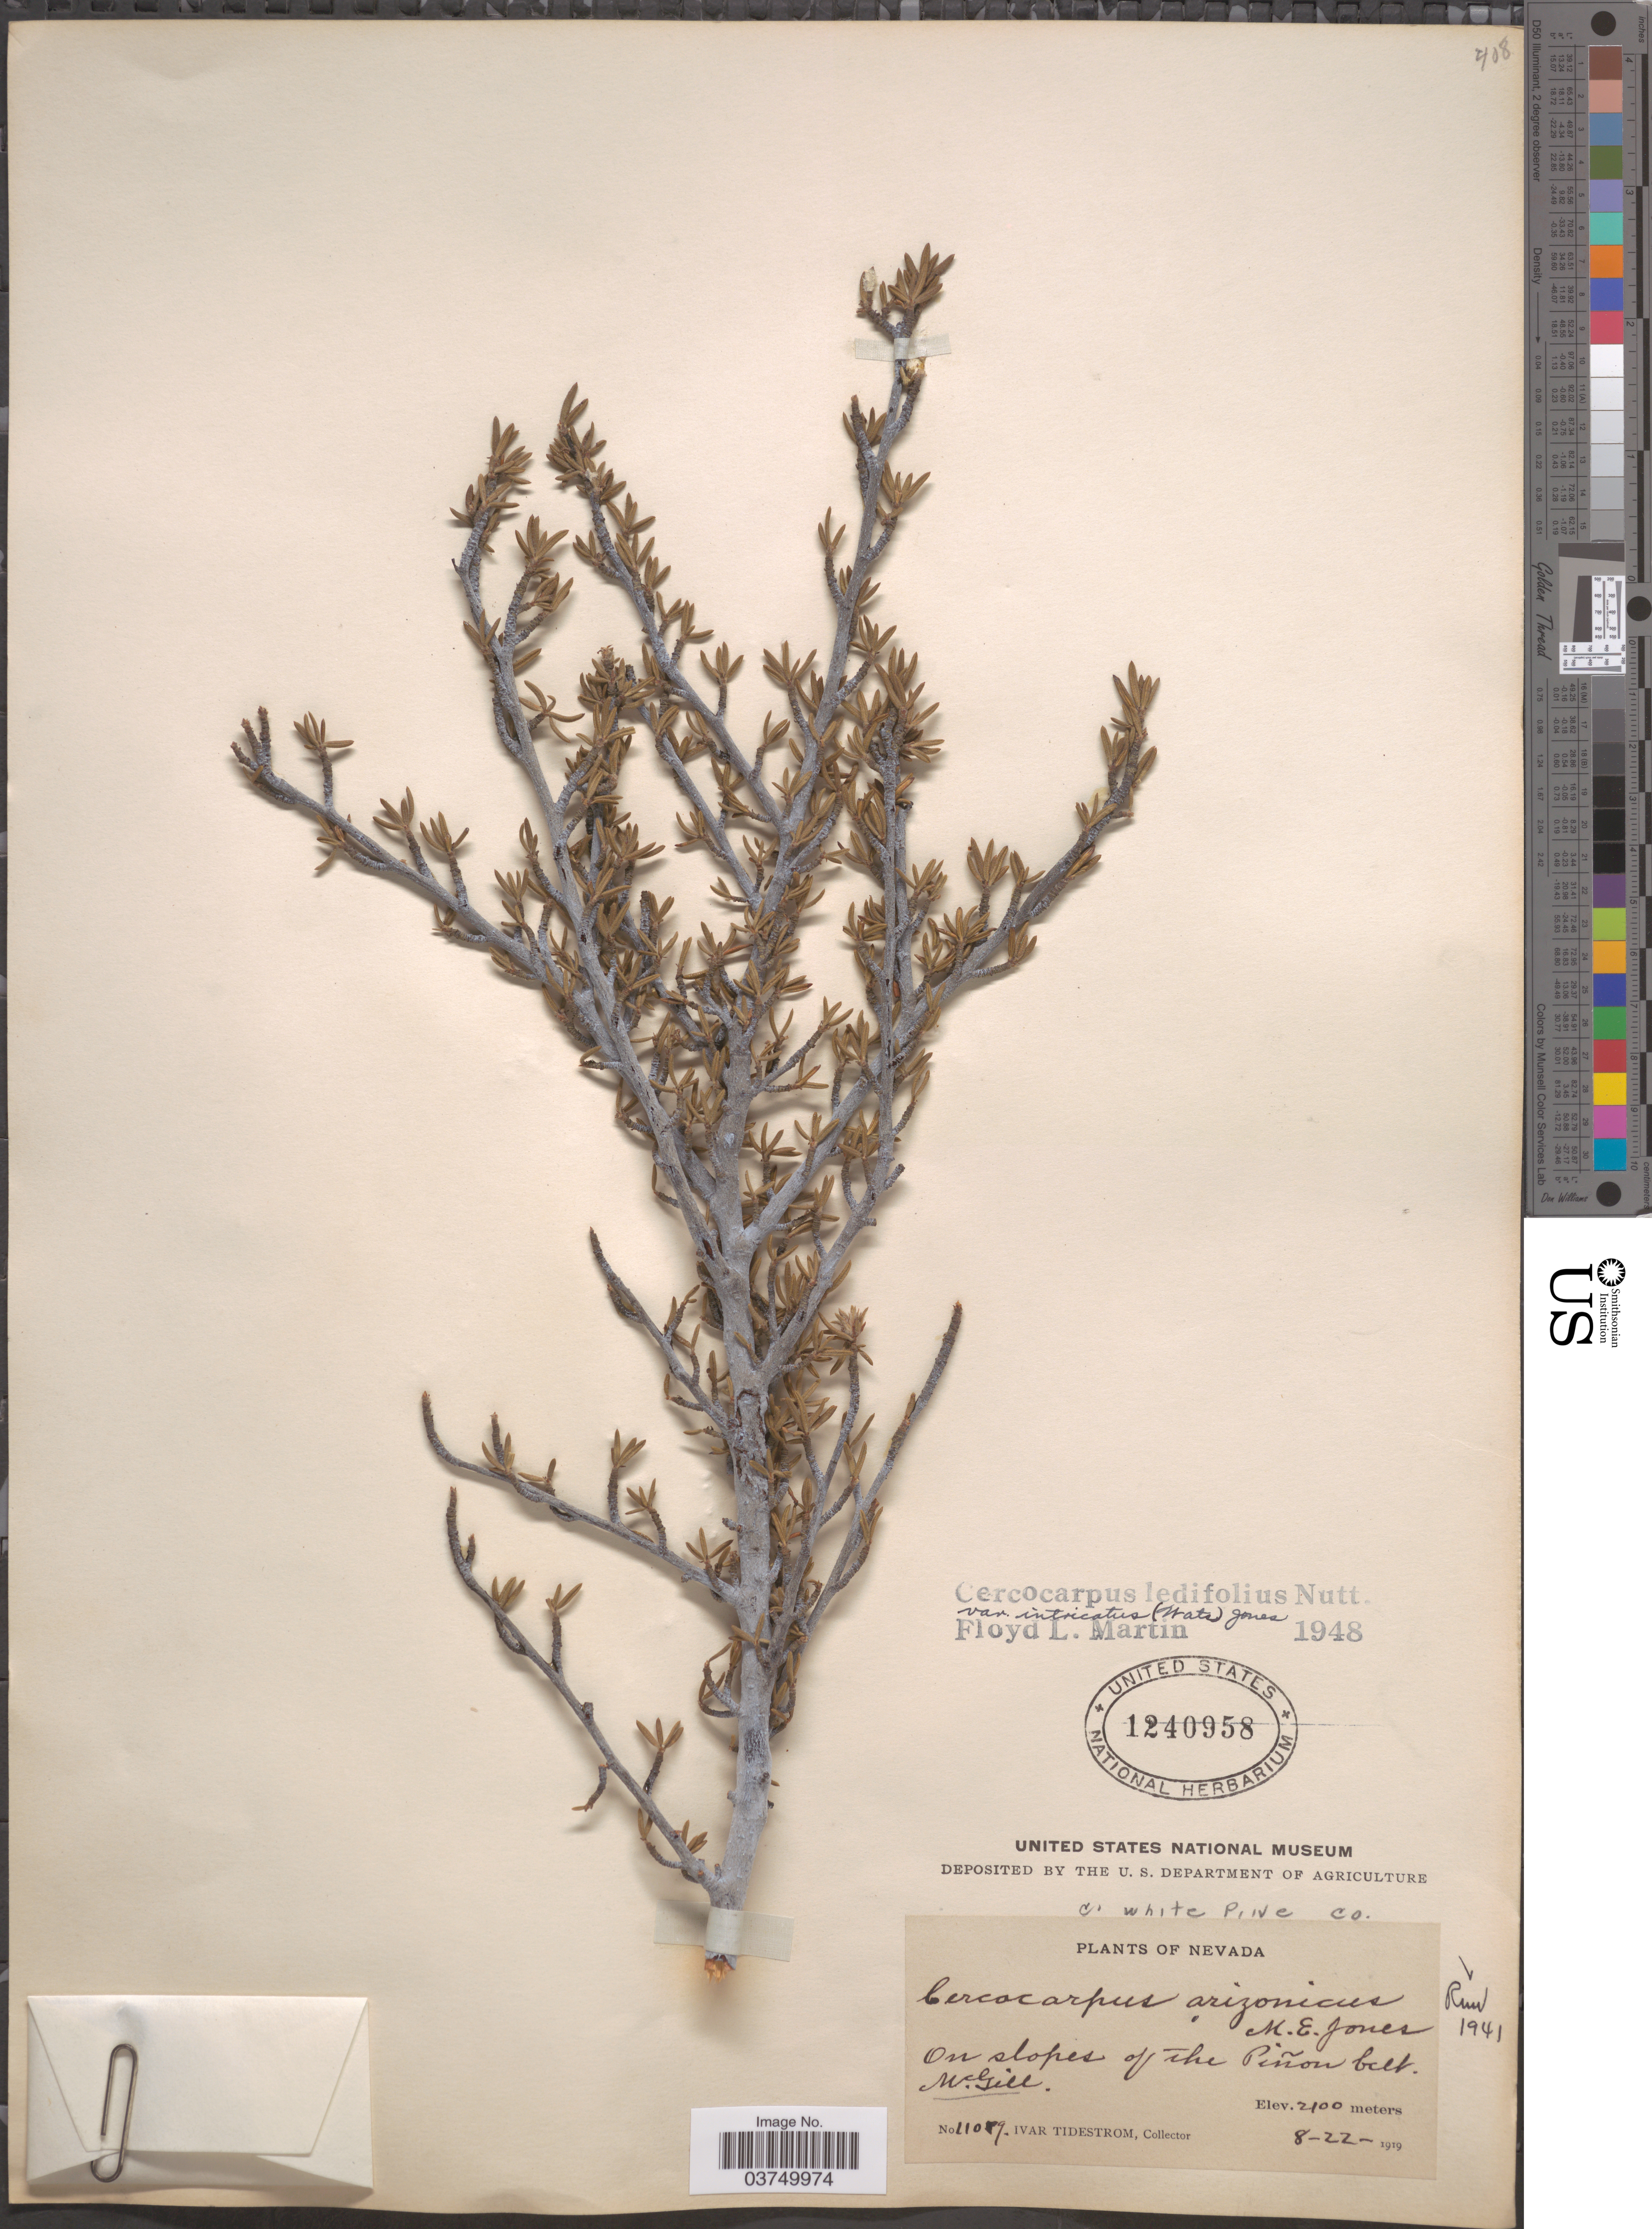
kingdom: Plantae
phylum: Tracheophyta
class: Magnoliopsida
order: Rosales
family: Rosaceae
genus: Cercocarpus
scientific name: Cercocarpus ledifolius var. intricatus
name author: Nutt.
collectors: I. F. Tidestrom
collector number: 11059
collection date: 1919-08-22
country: United States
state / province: Nevada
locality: On slopes of The Piñon belt. McGill. White Pine Co.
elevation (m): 2100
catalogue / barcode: US 1240958